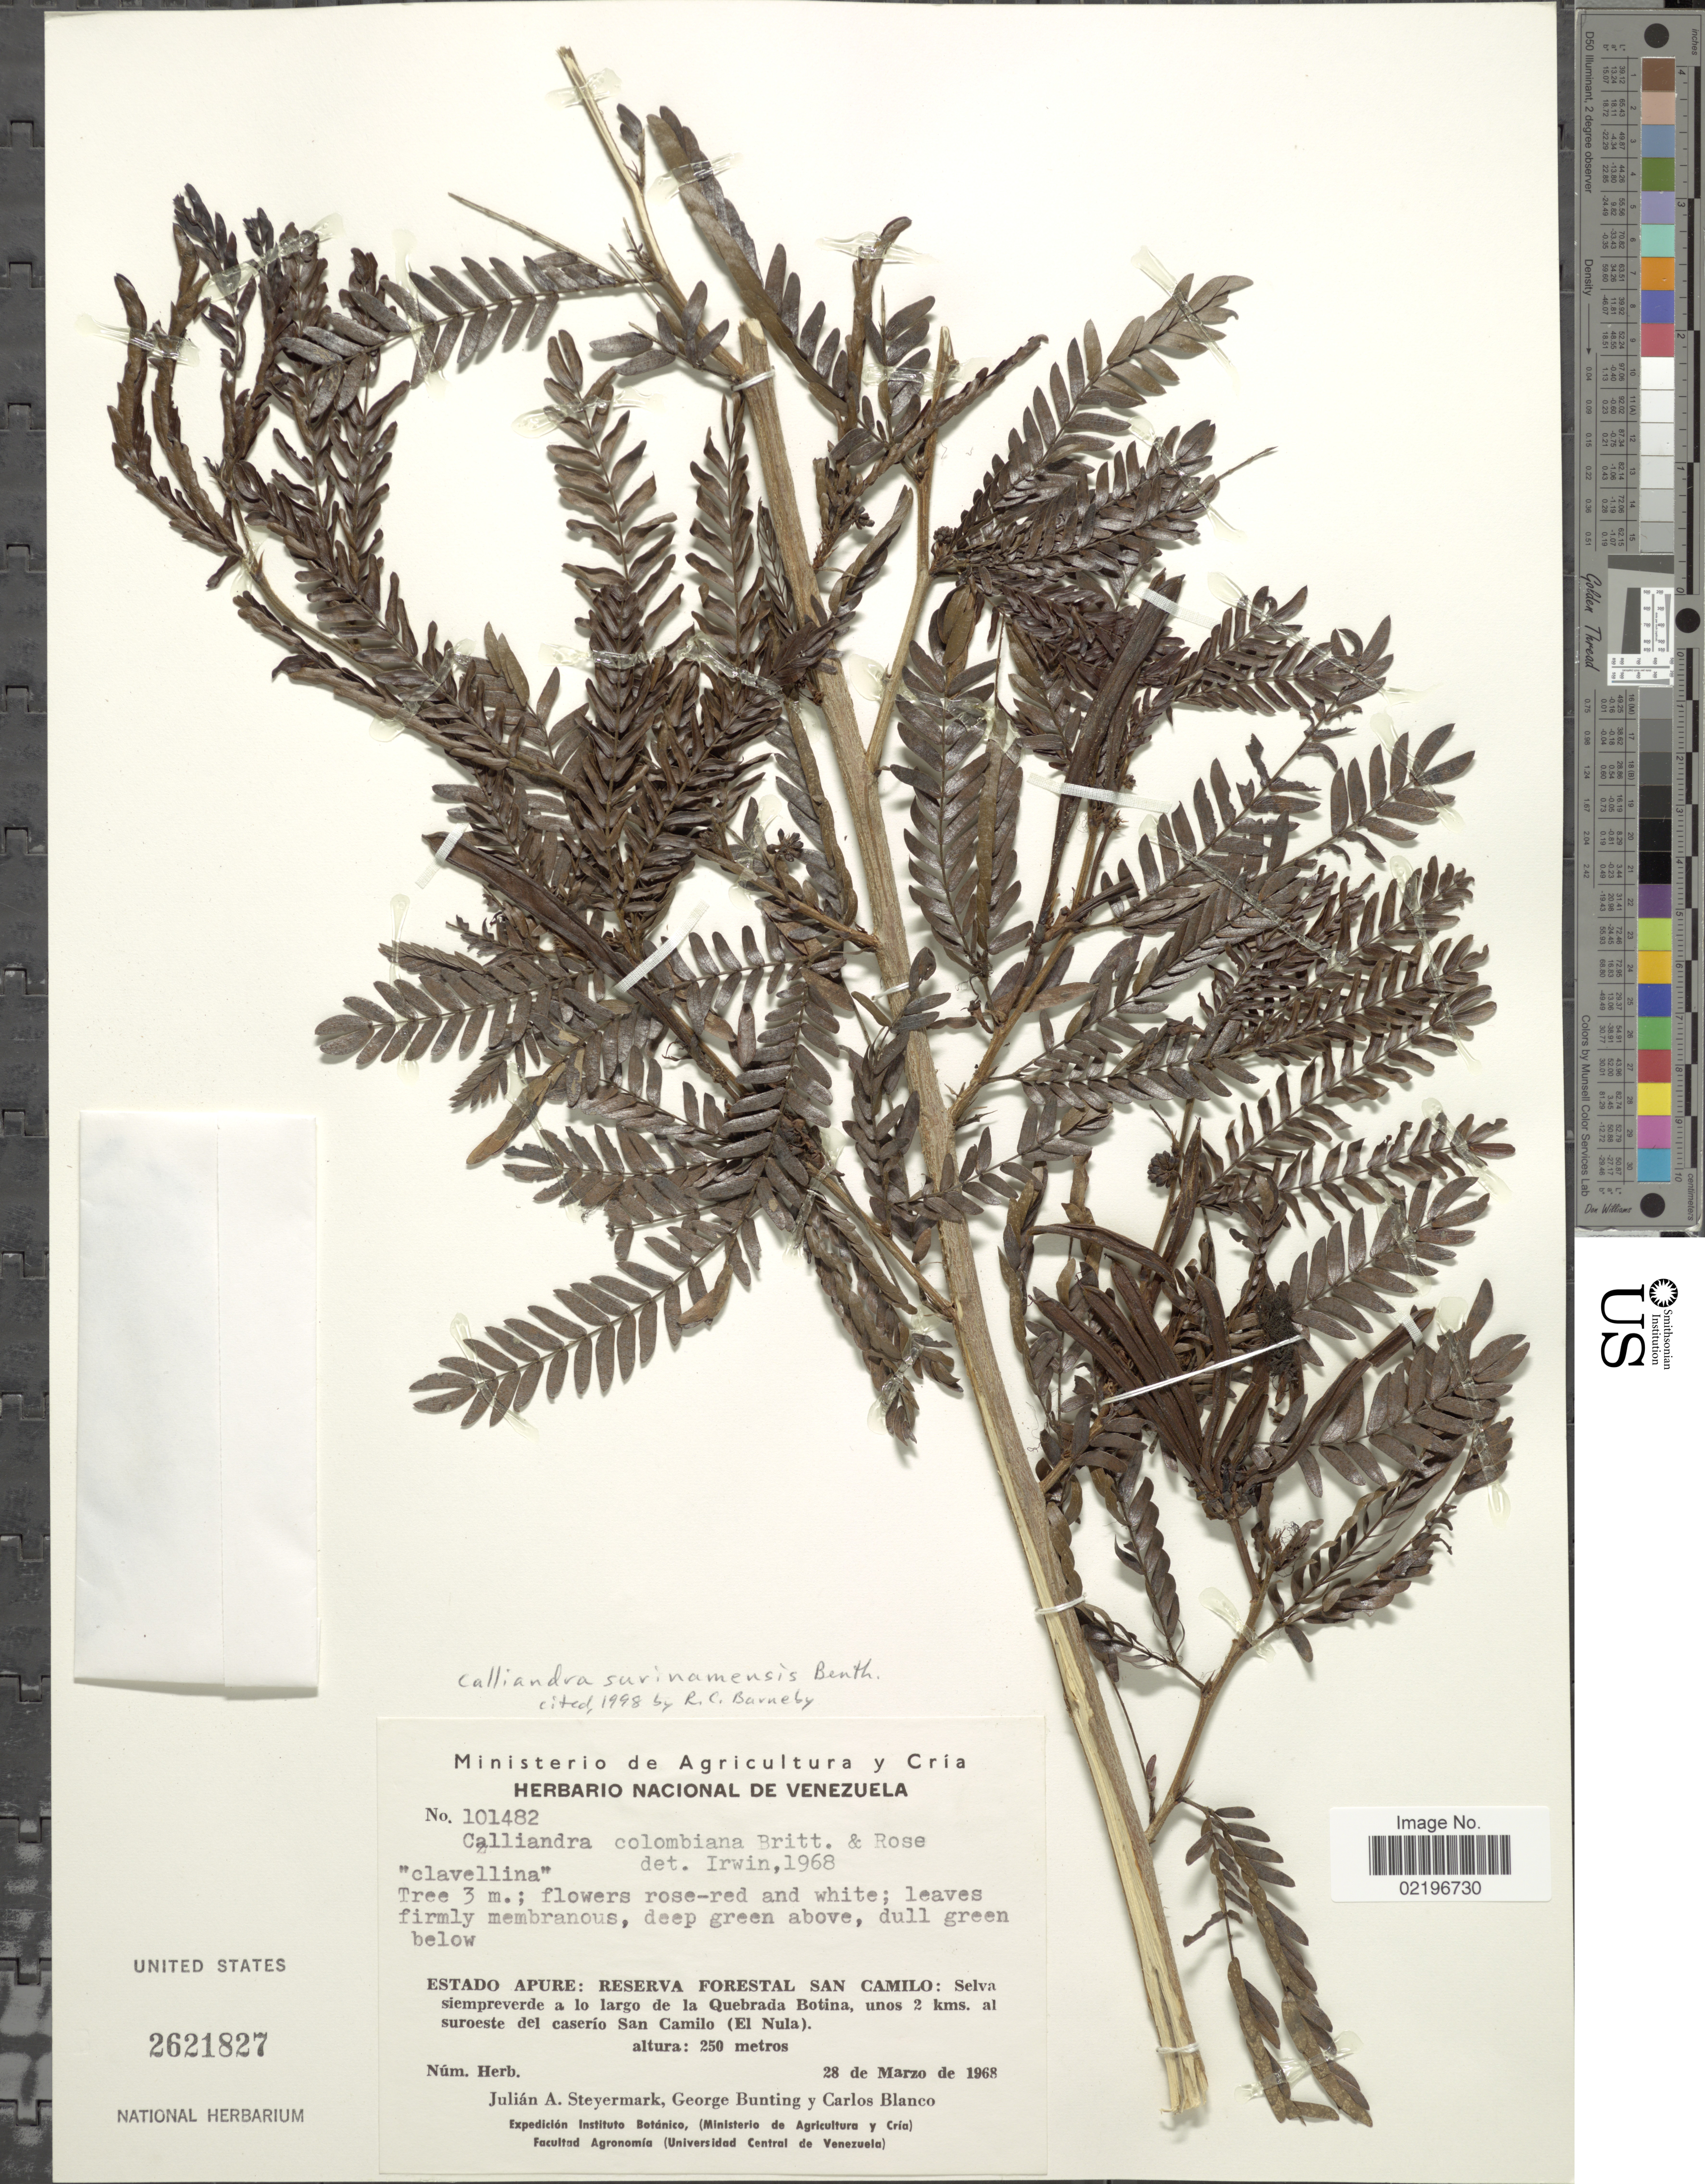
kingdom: Plantae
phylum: Tracheophyta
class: Magnoliopsida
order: Fabales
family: Fabaceae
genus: Calliandra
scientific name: Calliandra surinamensis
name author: Benth.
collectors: J. Steyermark, G. S. Bunting & C. Blanco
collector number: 101482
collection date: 1968-03-28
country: Venezuela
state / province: Apure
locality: Reserva Forestal San Camilo: Selva siempreverde a lo largo de la Quebrada Botina, unos 2 kms. al suroeste del caserio San Camilo ( El Nula)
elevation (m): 250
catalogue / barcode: US 2621827